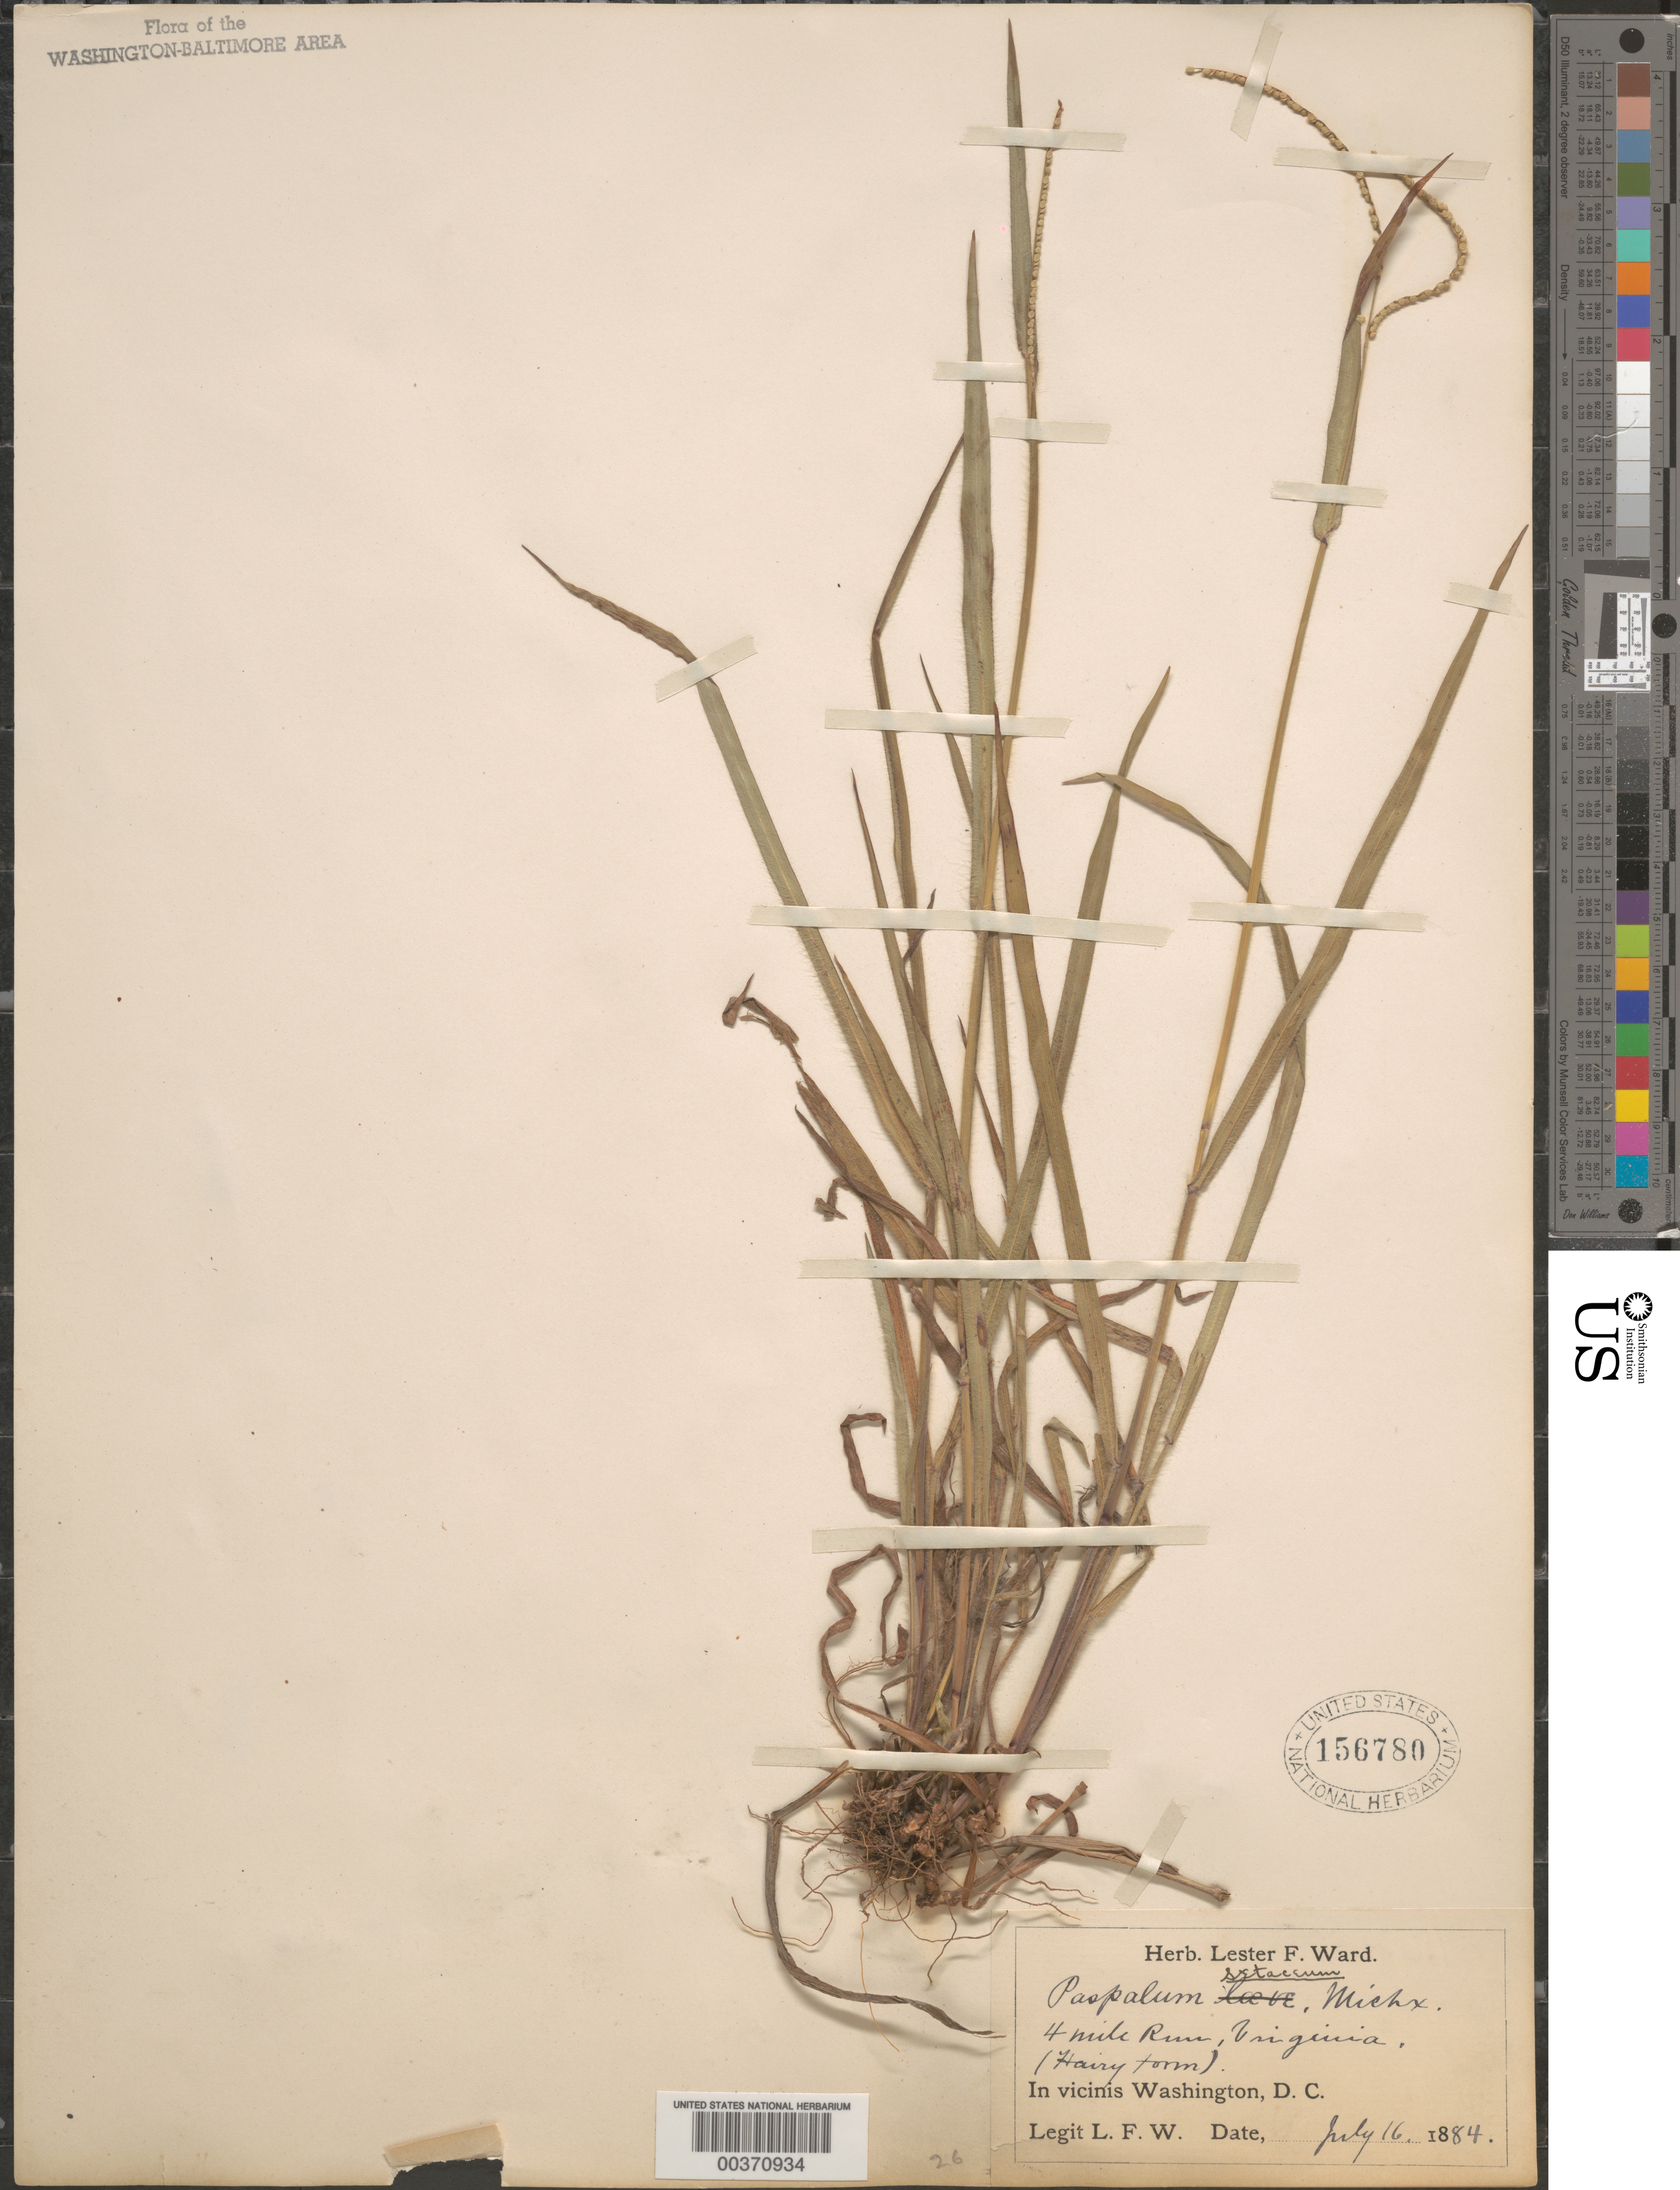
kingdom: Plantae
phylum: Tracheophyta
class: Liliopsida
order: Poales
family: Poaceae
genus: Paspalum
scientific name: Paspalum setaceum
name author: Michx.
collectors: L. F. Ward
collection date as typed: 16 Jul 1884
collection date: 1884-07-16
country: United States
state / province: Virginia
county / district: Arlington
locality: Four Mile Run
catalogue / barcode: US 156780